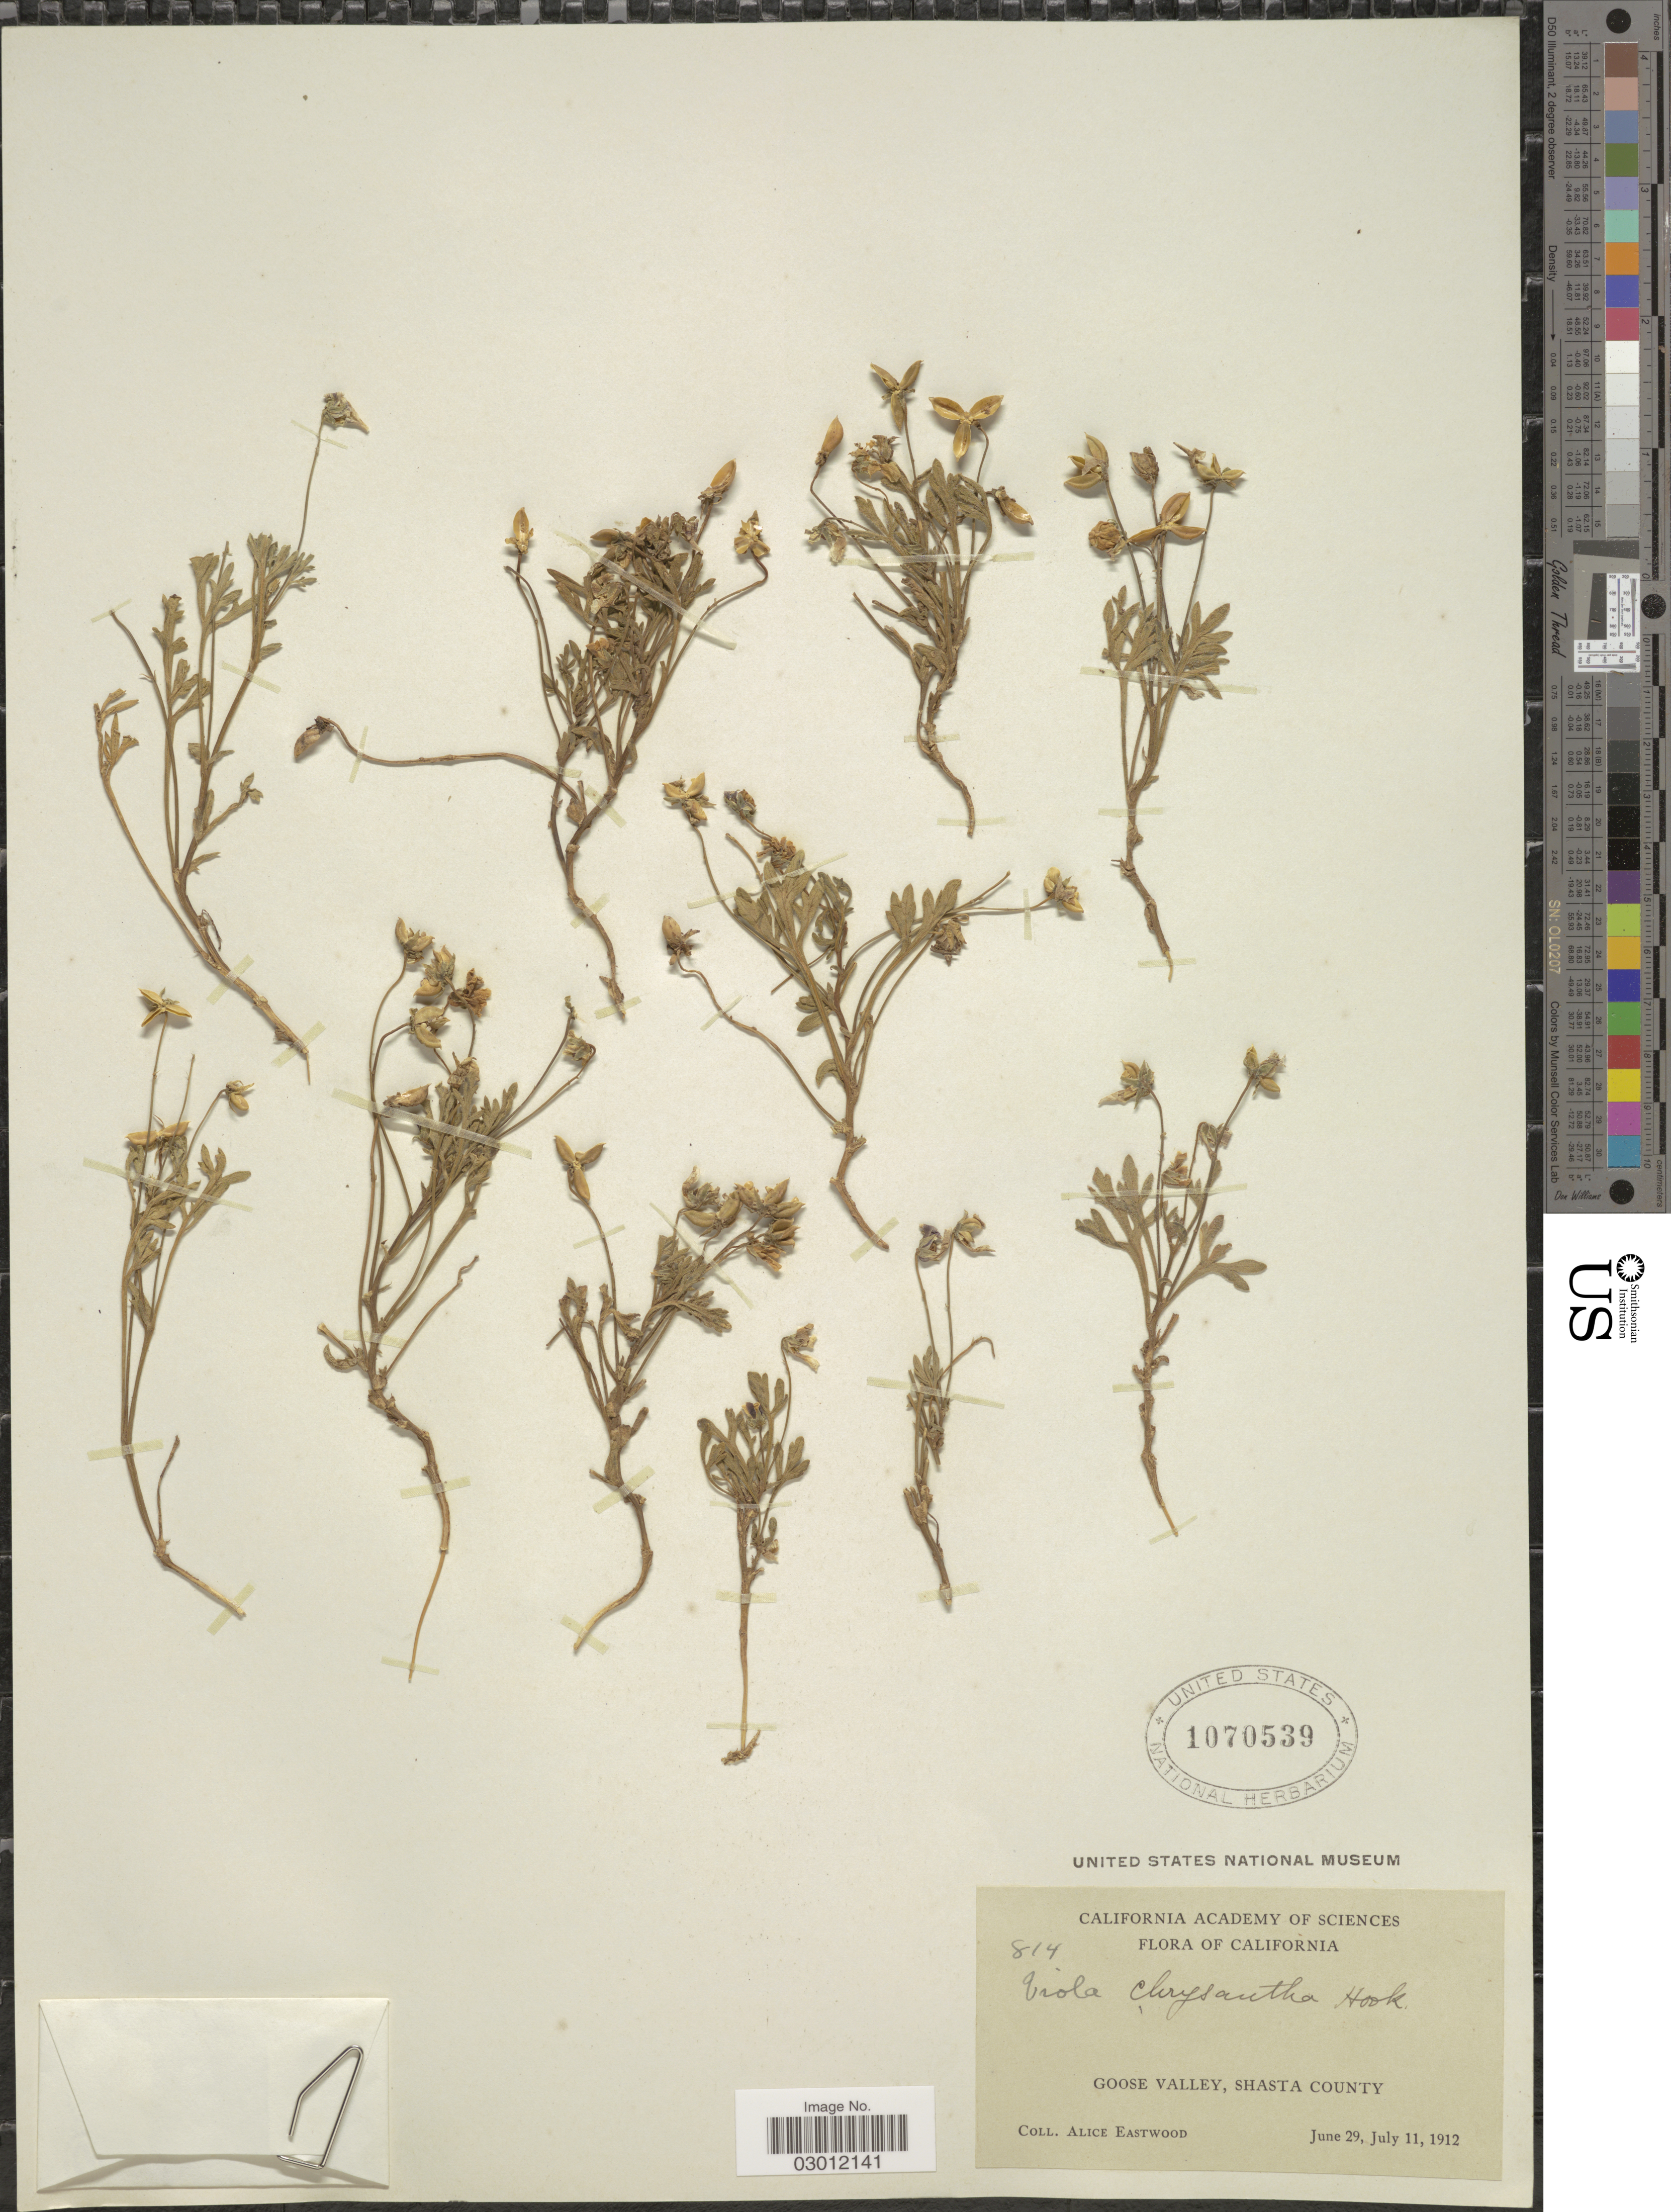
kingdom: Plantae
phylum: Tracheophyta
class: Magnoliopsida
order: Malpighiales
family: Violaceae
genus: Viola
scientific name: Viola x chrysantha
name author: Schrad. ex Rchb.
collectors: A. Eastwood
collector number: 814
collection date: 1912-06-29/1912-07-11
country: United States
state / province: California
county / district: Shasta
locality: Goose Valley, Shasta County.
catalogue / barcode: US 1070539